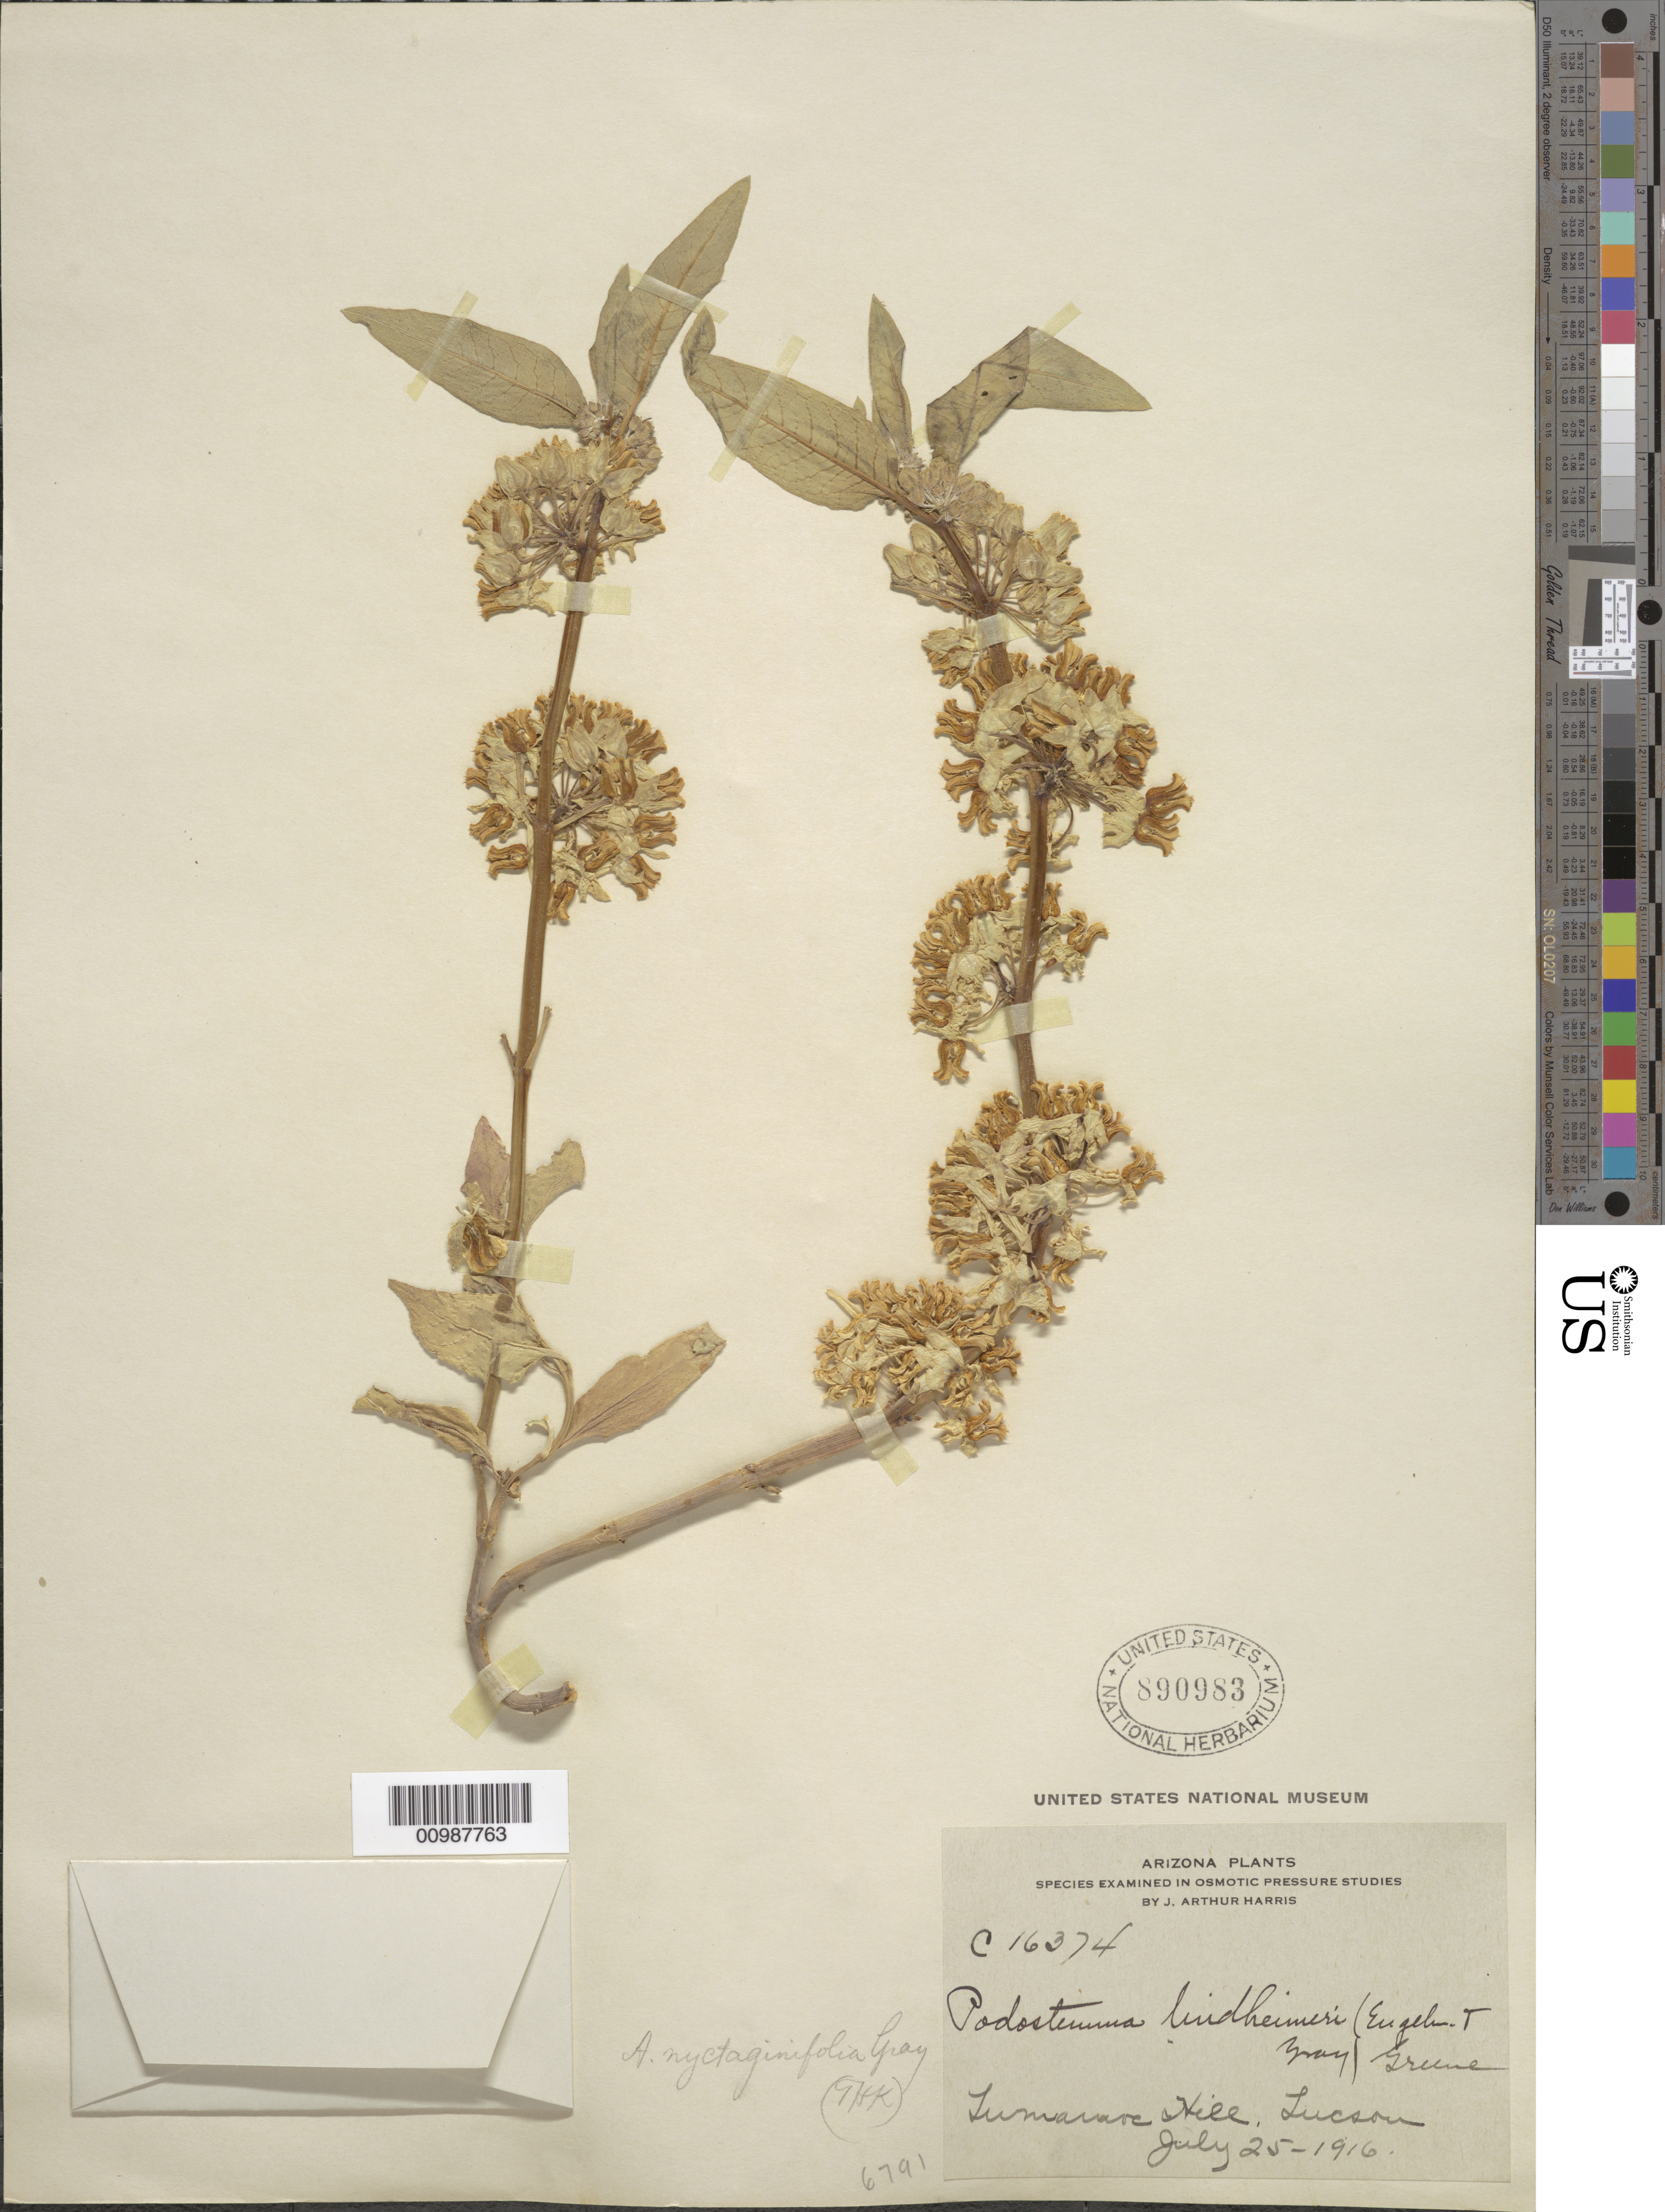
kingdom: Plantae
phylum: Tracheophyta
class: Magnoliopsida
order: Gentianales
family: Apocynaceae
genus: Asclepias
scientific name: Asclepias nyctaginifolia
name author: A. Gray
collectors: A. Harris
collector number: C16374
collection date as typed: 25 Jul 1916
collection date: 1916-07-25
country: United States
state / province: Arizona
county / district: Pima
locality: Tucson.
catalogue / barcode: US 890983